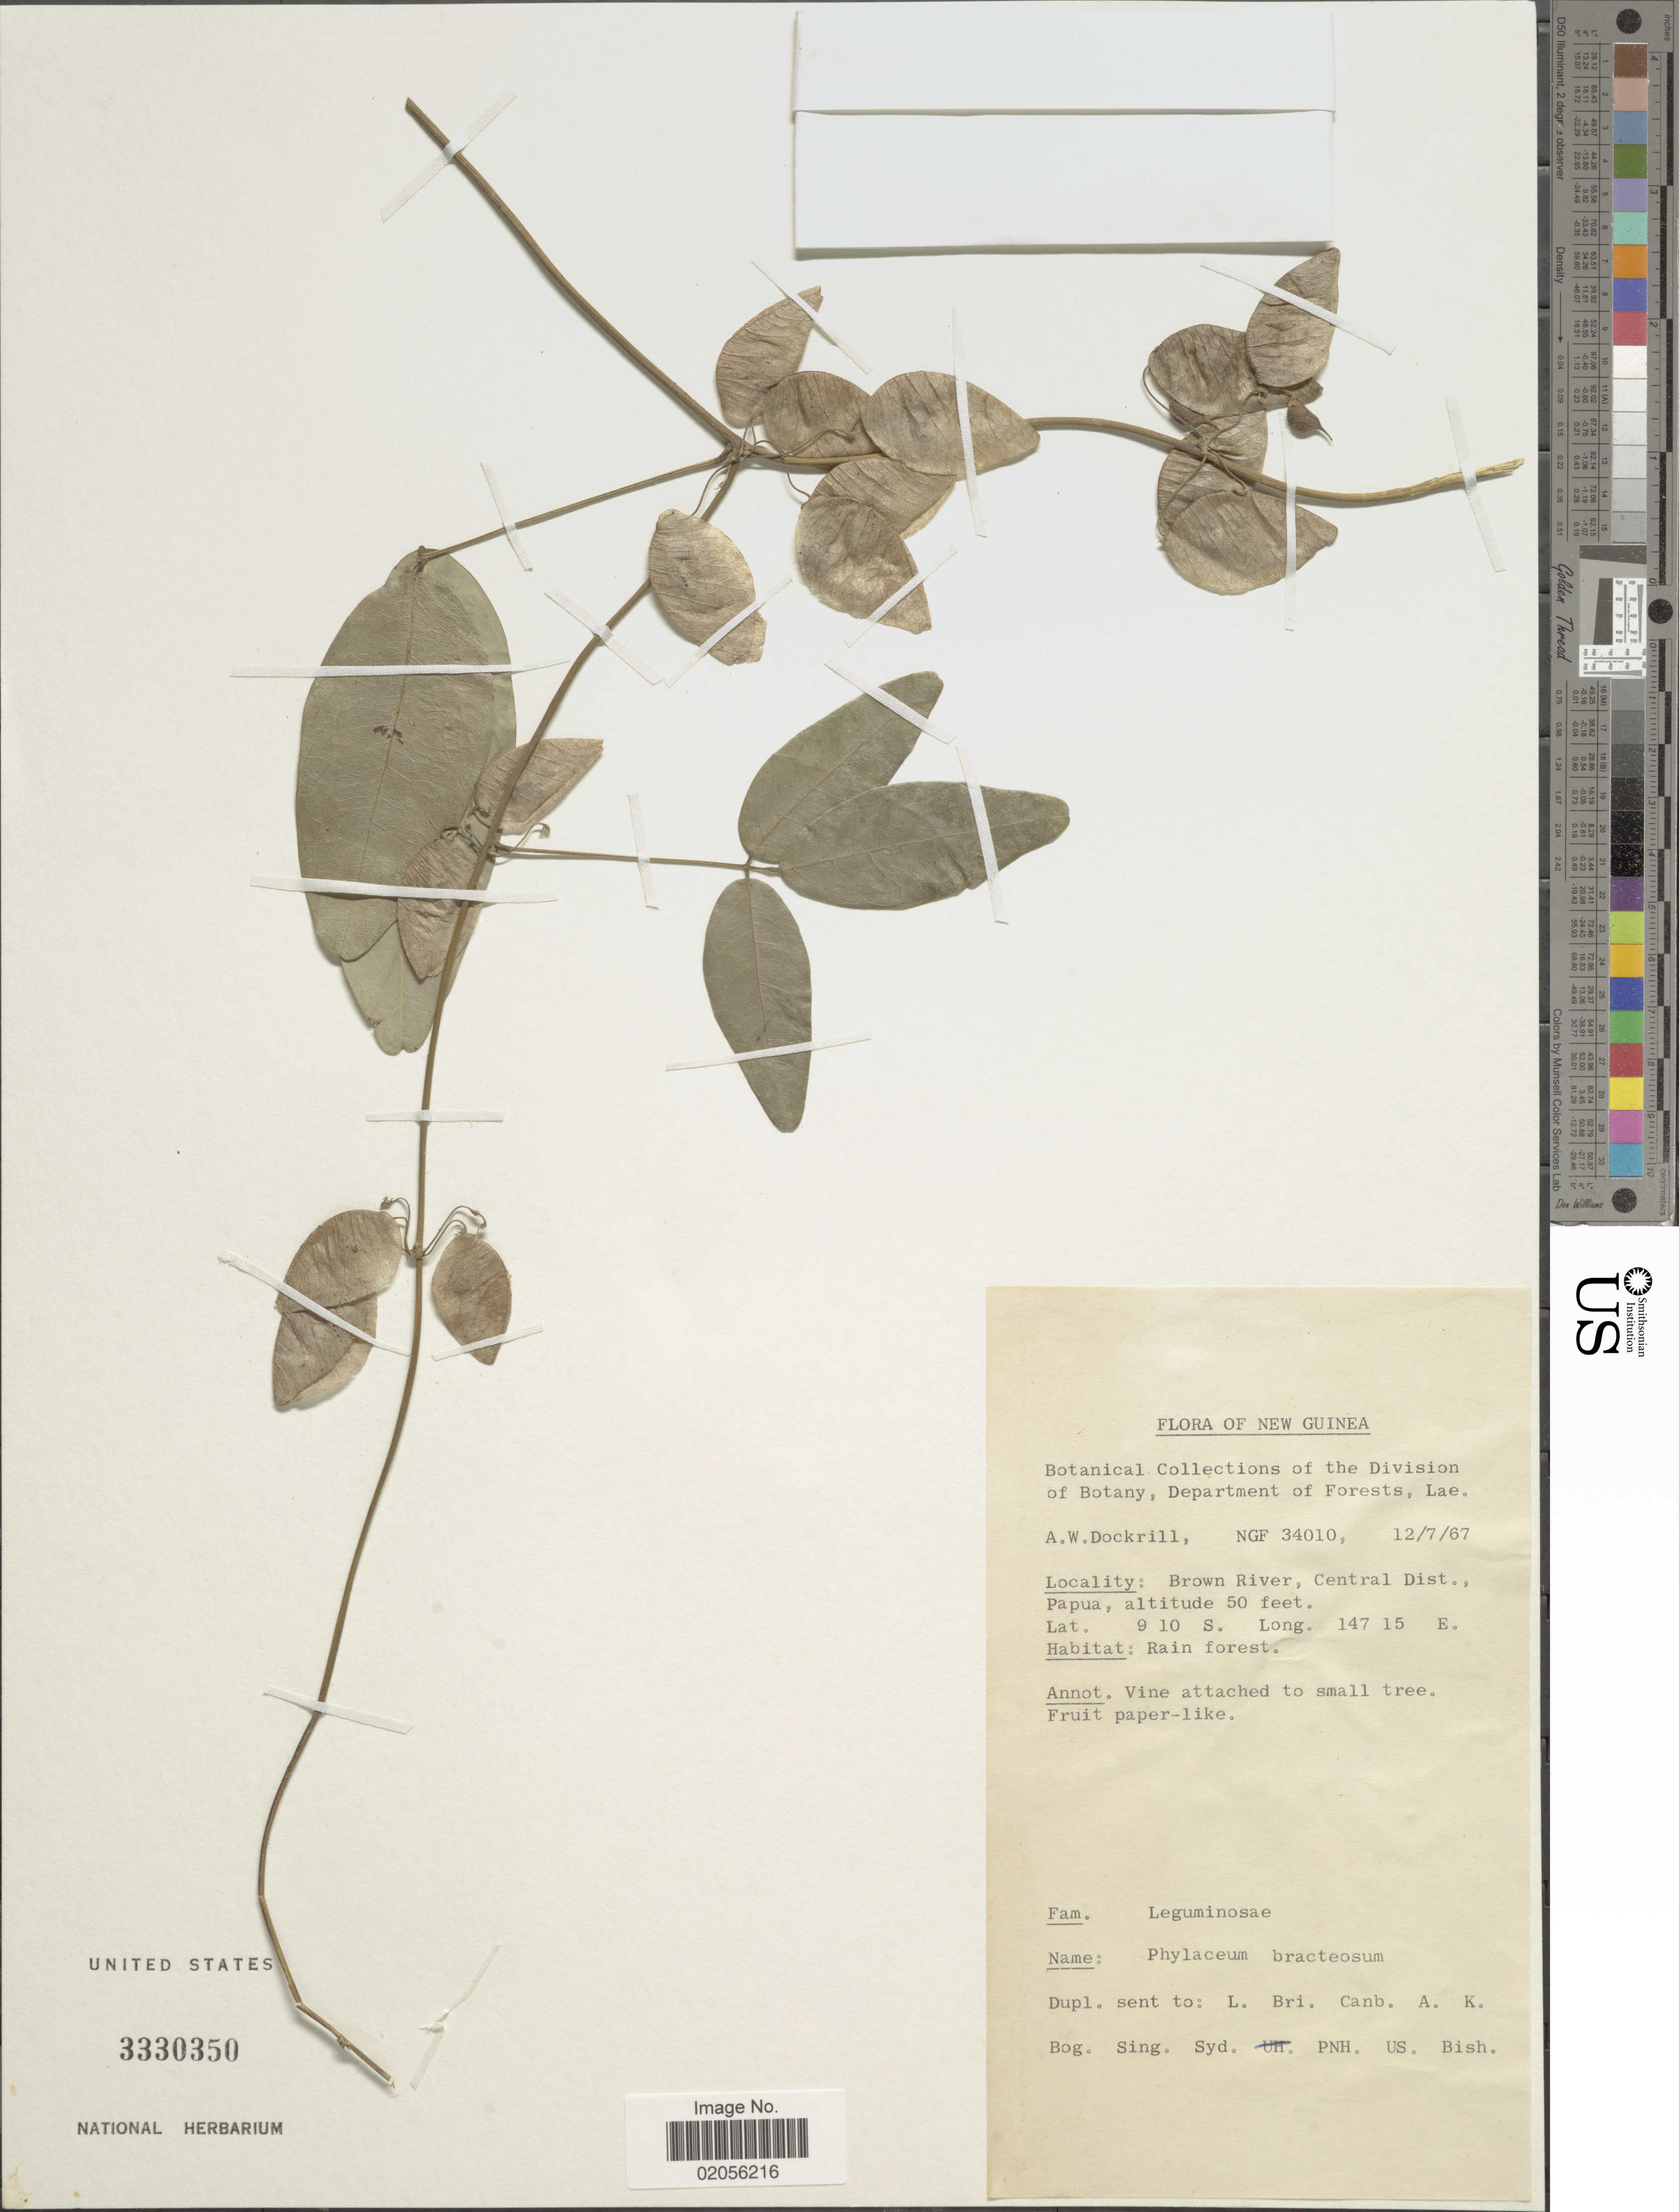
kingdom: Plantae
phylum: Tracheophyta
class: Magnoliopsida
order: Fabales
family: Fabaceae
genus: Phylacium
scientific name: Phylacium sp.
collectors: A. Dockrill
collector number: NGF 34010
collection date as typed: Transcribed d/m/y: 12/7/67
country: Papua New Guinea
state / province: Central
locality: Brown River, Papua. New Guinea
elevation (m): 15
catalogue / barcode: US 3330350